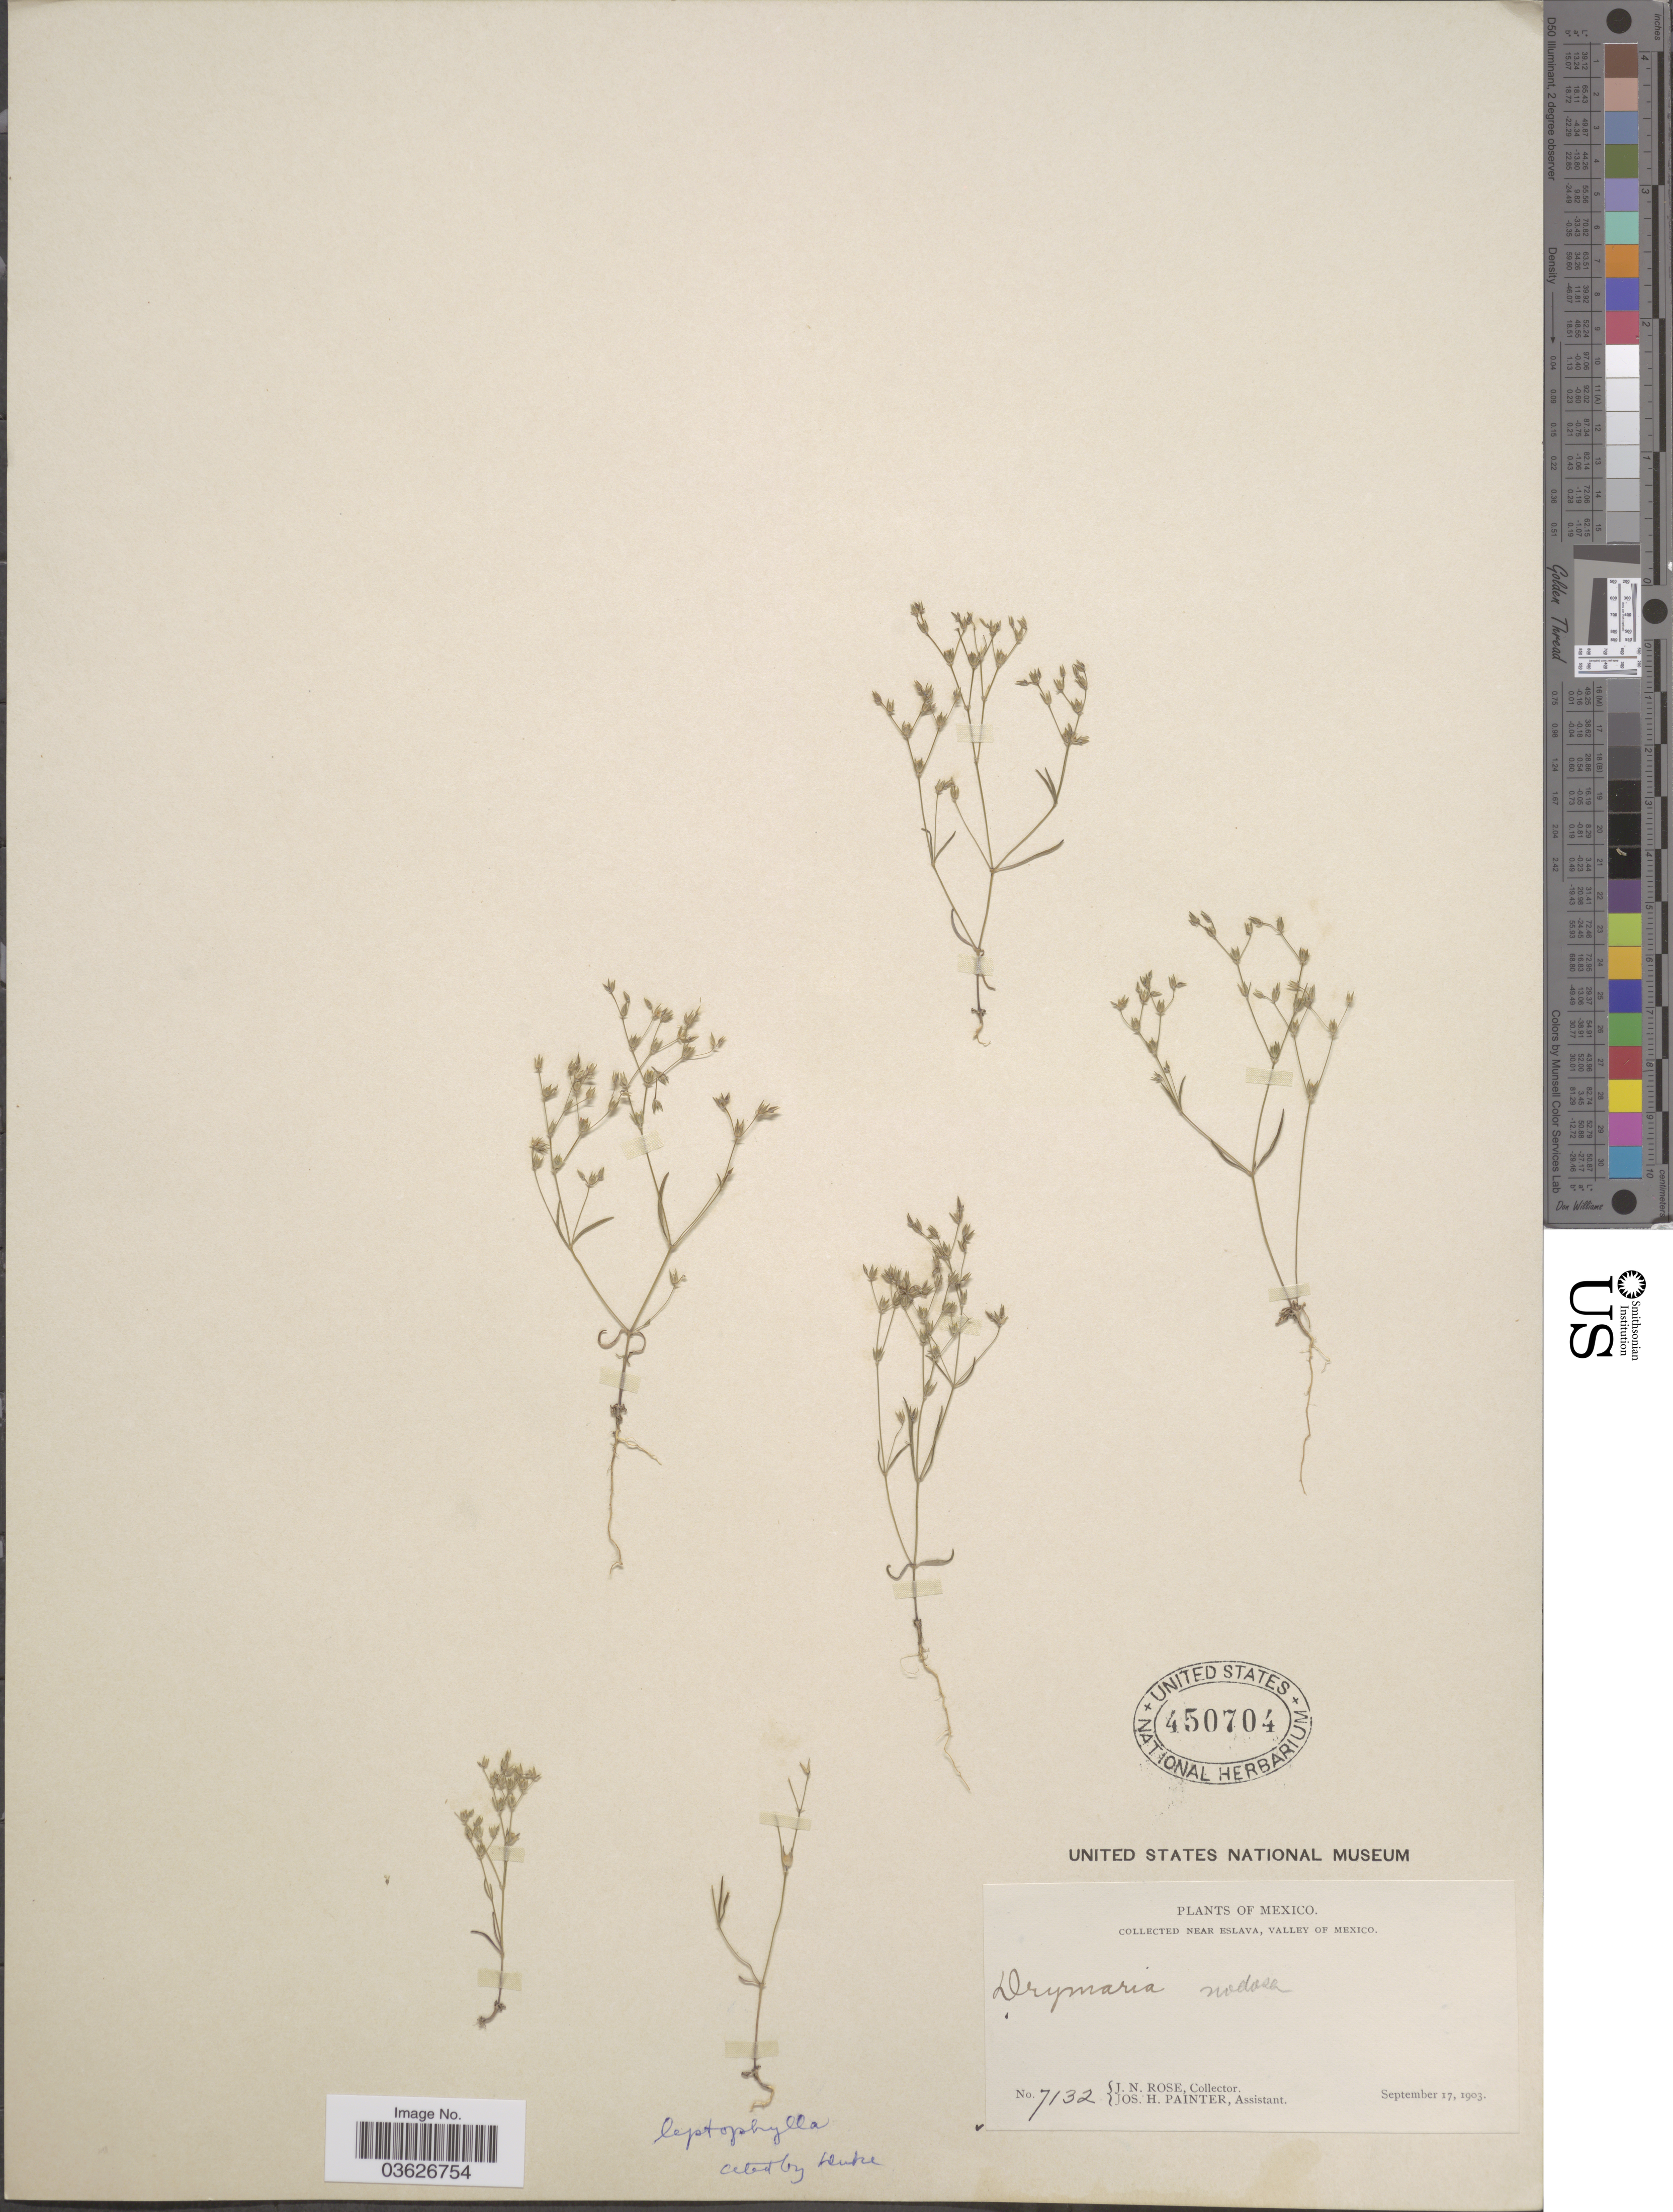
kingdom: Plantae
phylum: Tracheophyta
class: Magnoliopsida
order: Caryophyllales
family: Caryophyllaceae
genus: Drymaria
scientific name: Drymaria leptophylla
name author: (Cham.) Fenzl ex Rohrb.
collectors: J. N. Rose & J. H. Painter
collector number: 7132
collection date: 1903-09-17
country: Mexico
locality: Near Eslava, Valley of Mexico.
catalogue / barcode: US 450704